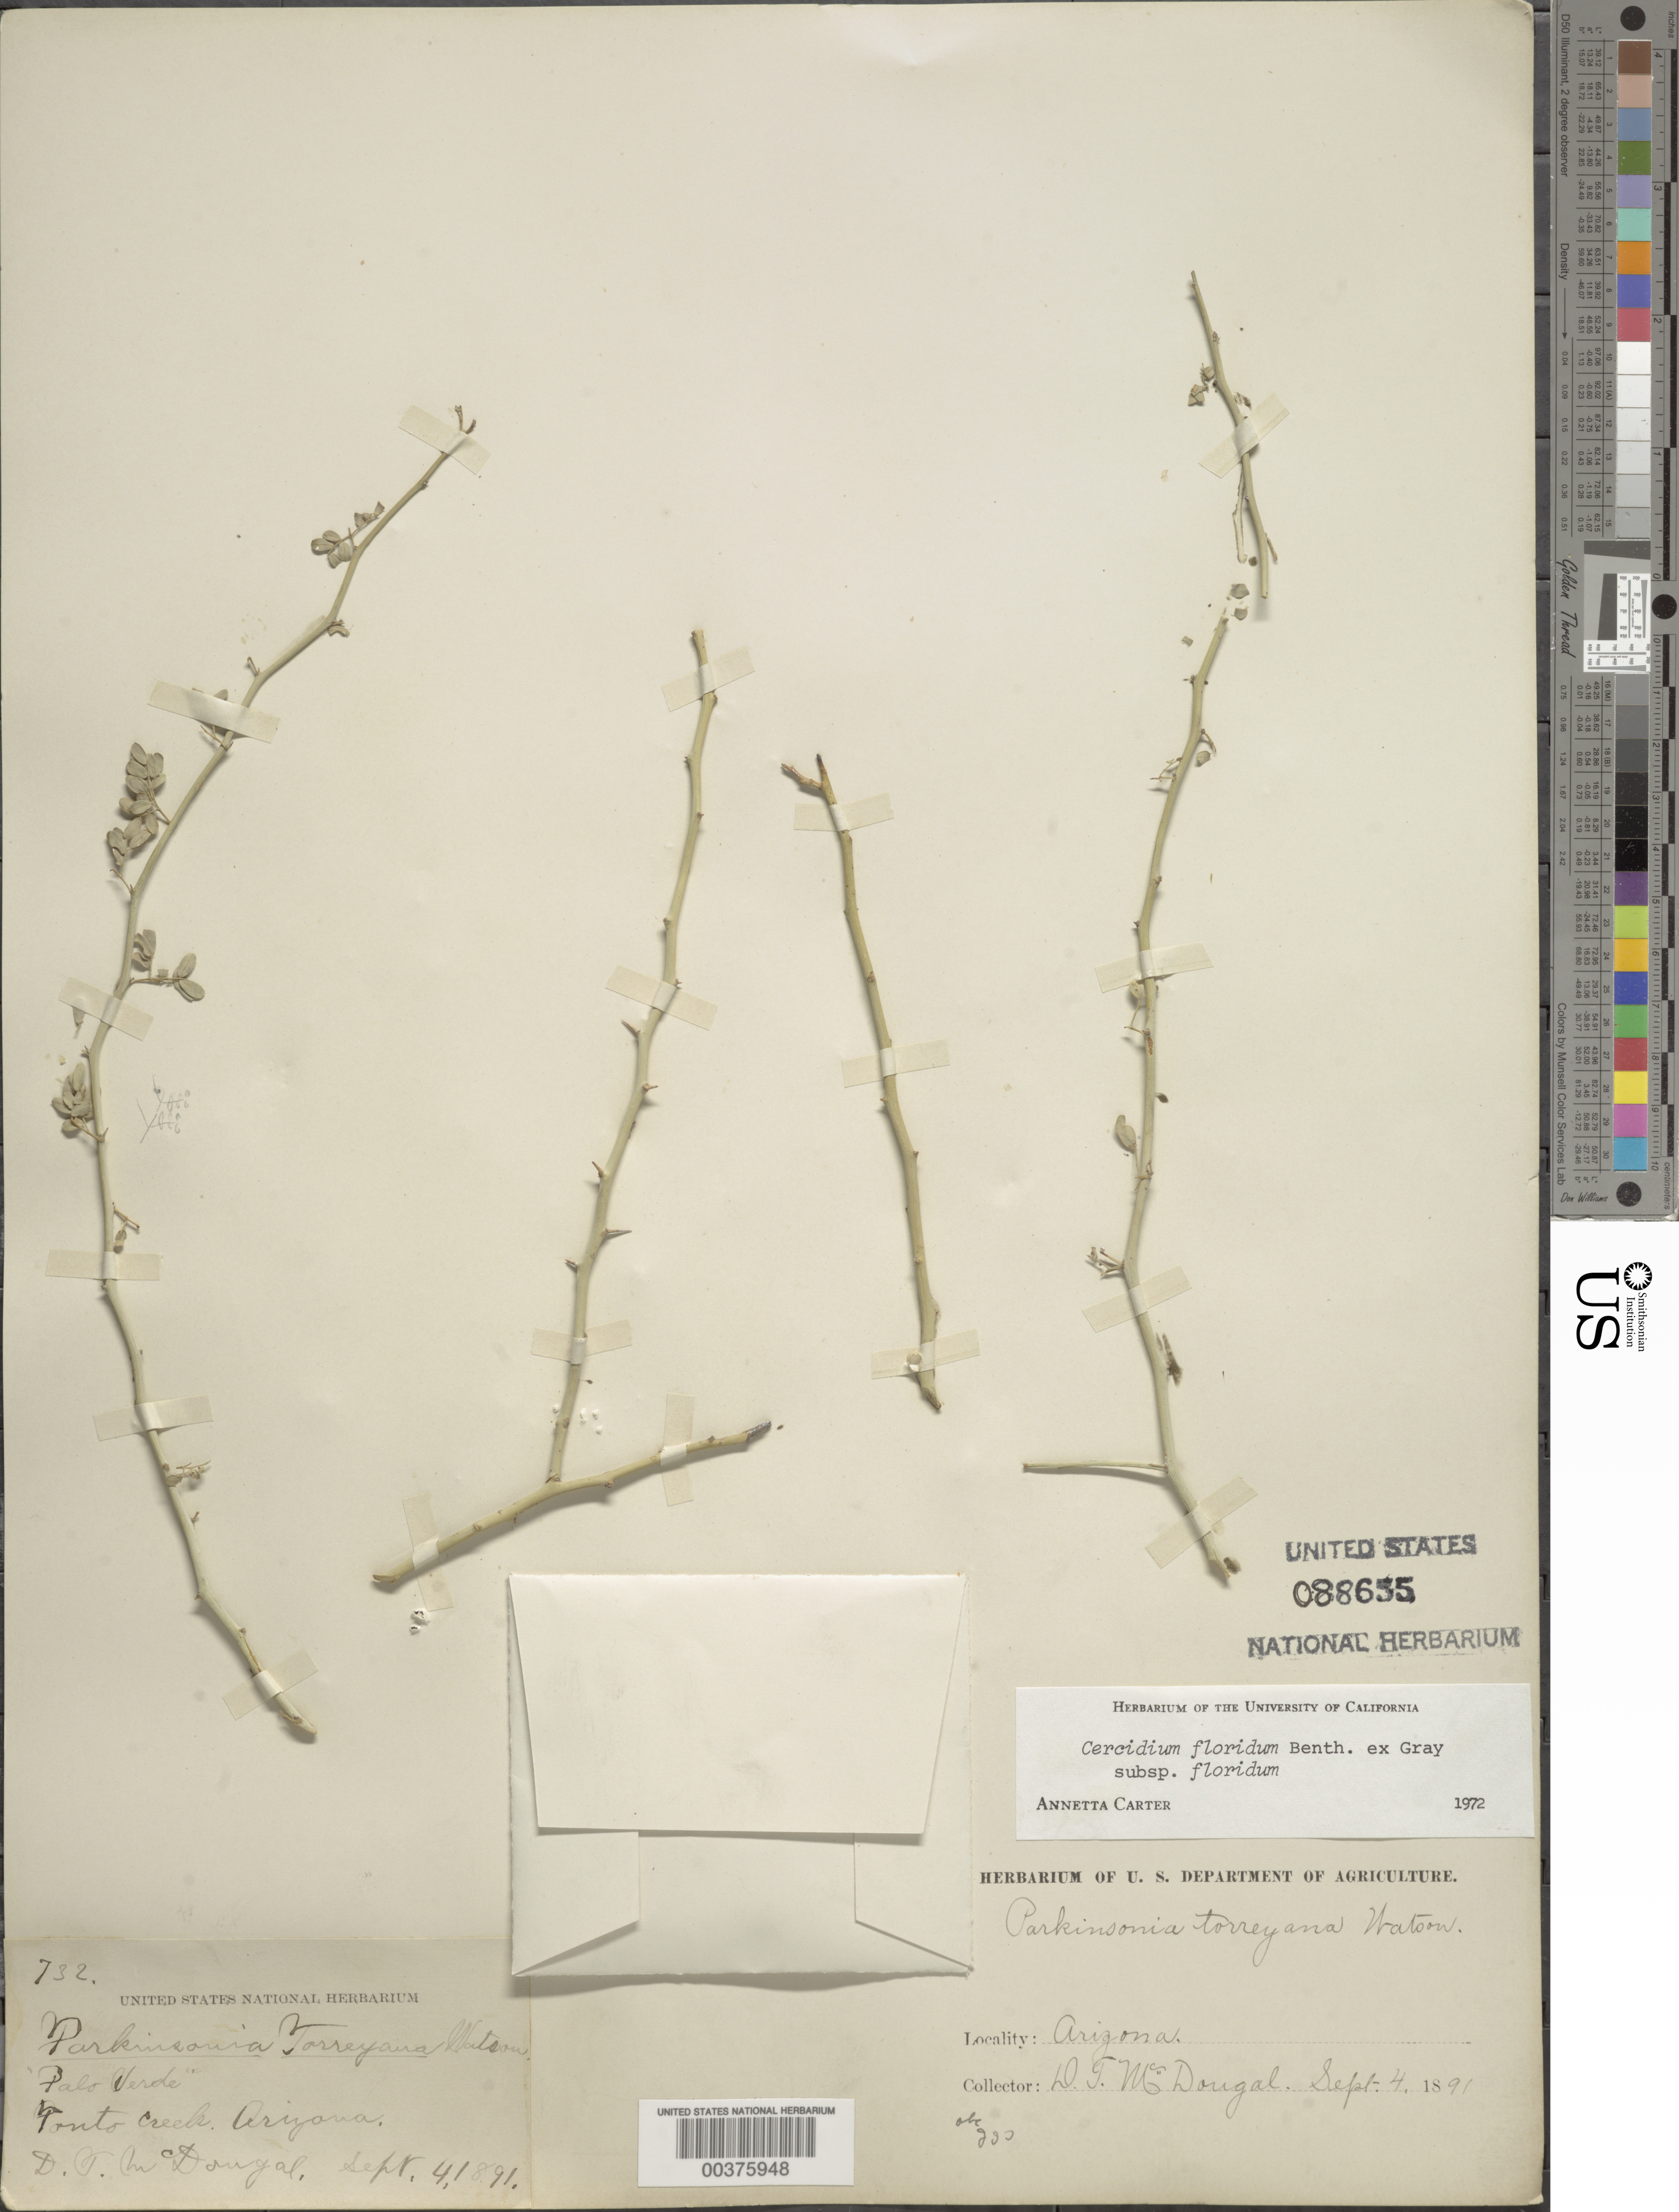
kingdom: Plantae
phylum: Tracheophyta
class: Magnoliopsida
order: Fabales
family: Fabaceae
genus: Parkinsonia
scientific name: Parkinsonia florida subsp. florida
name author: (Benth. ex A. Gray) S. Watson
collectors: D. Mcdougal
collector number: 732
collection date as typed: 04 Sep 1891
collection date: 1891-09-04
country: United States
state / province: Arizona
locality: Ponto creek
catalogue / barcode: US 88655